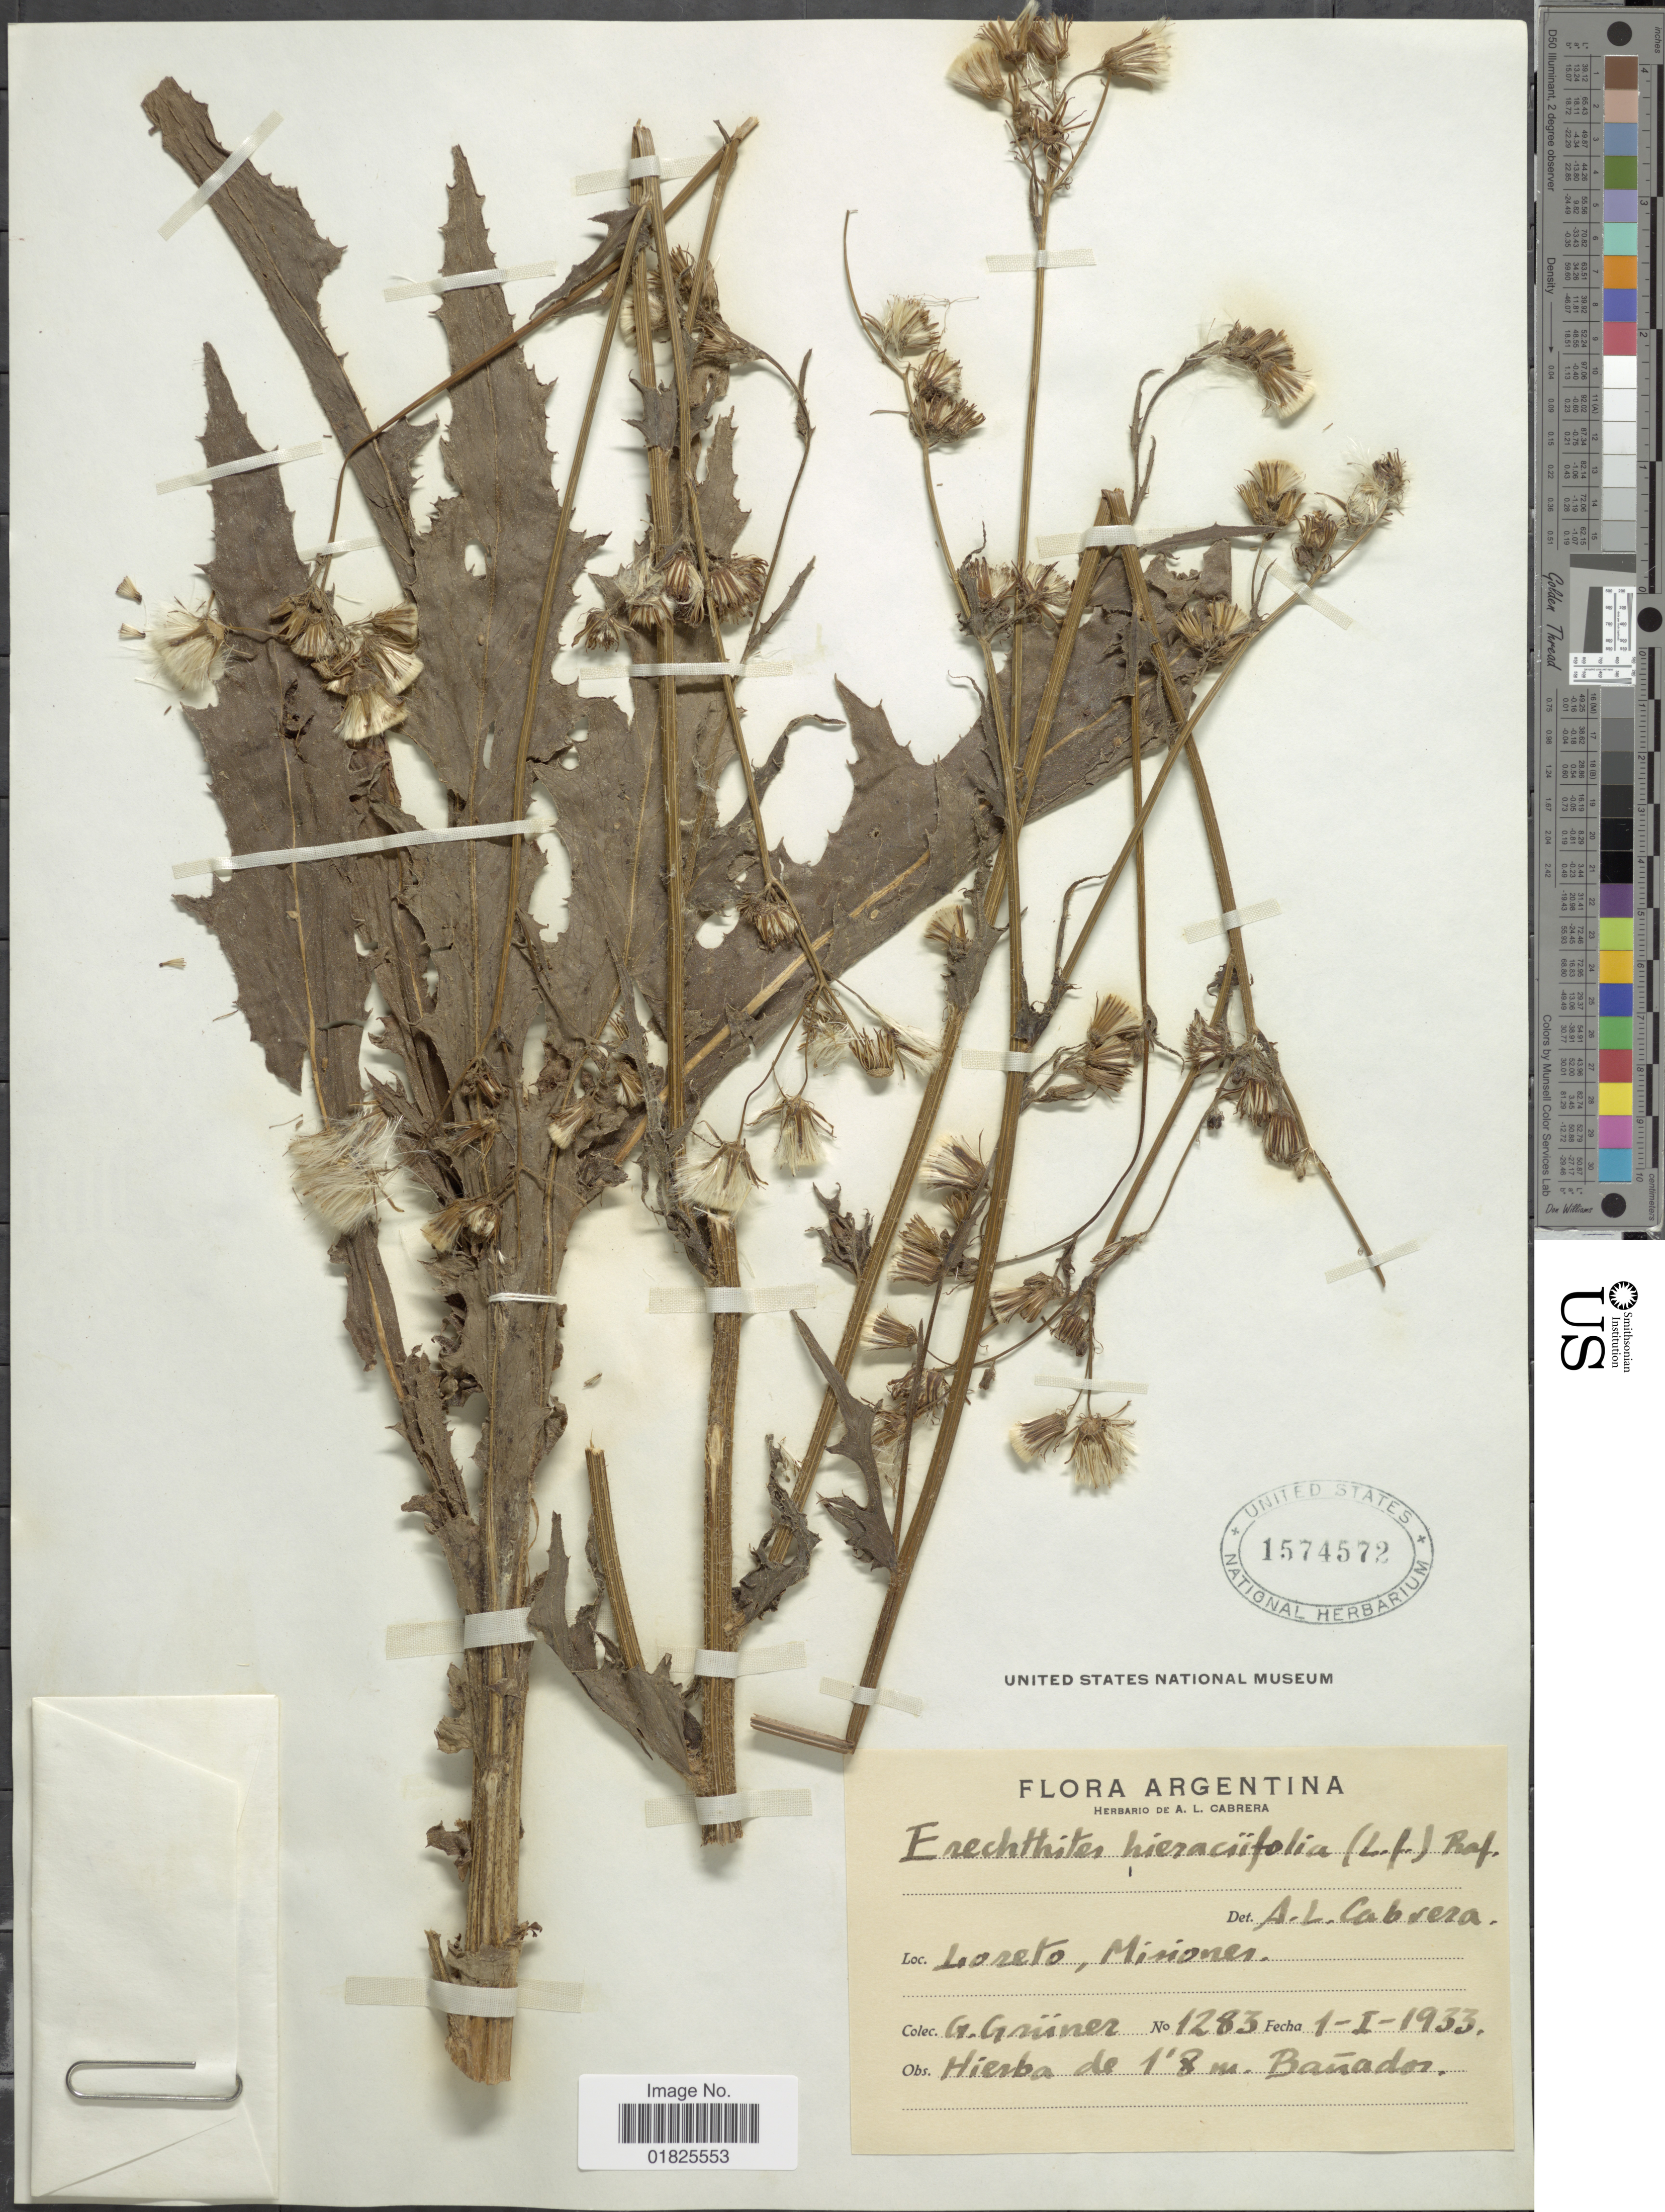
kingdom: Plantae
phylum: Tracheophyta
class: Magnoliopsida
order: Asterales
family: Asteraceae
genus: Erechtites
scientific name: Erechtites hieraciifolius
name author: (L.) Raf. ex DC.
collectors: G. Grüner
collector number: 1283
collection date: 1933-01-01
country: Argentina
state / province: Misiones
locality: Loreto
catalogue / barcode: US 1574572